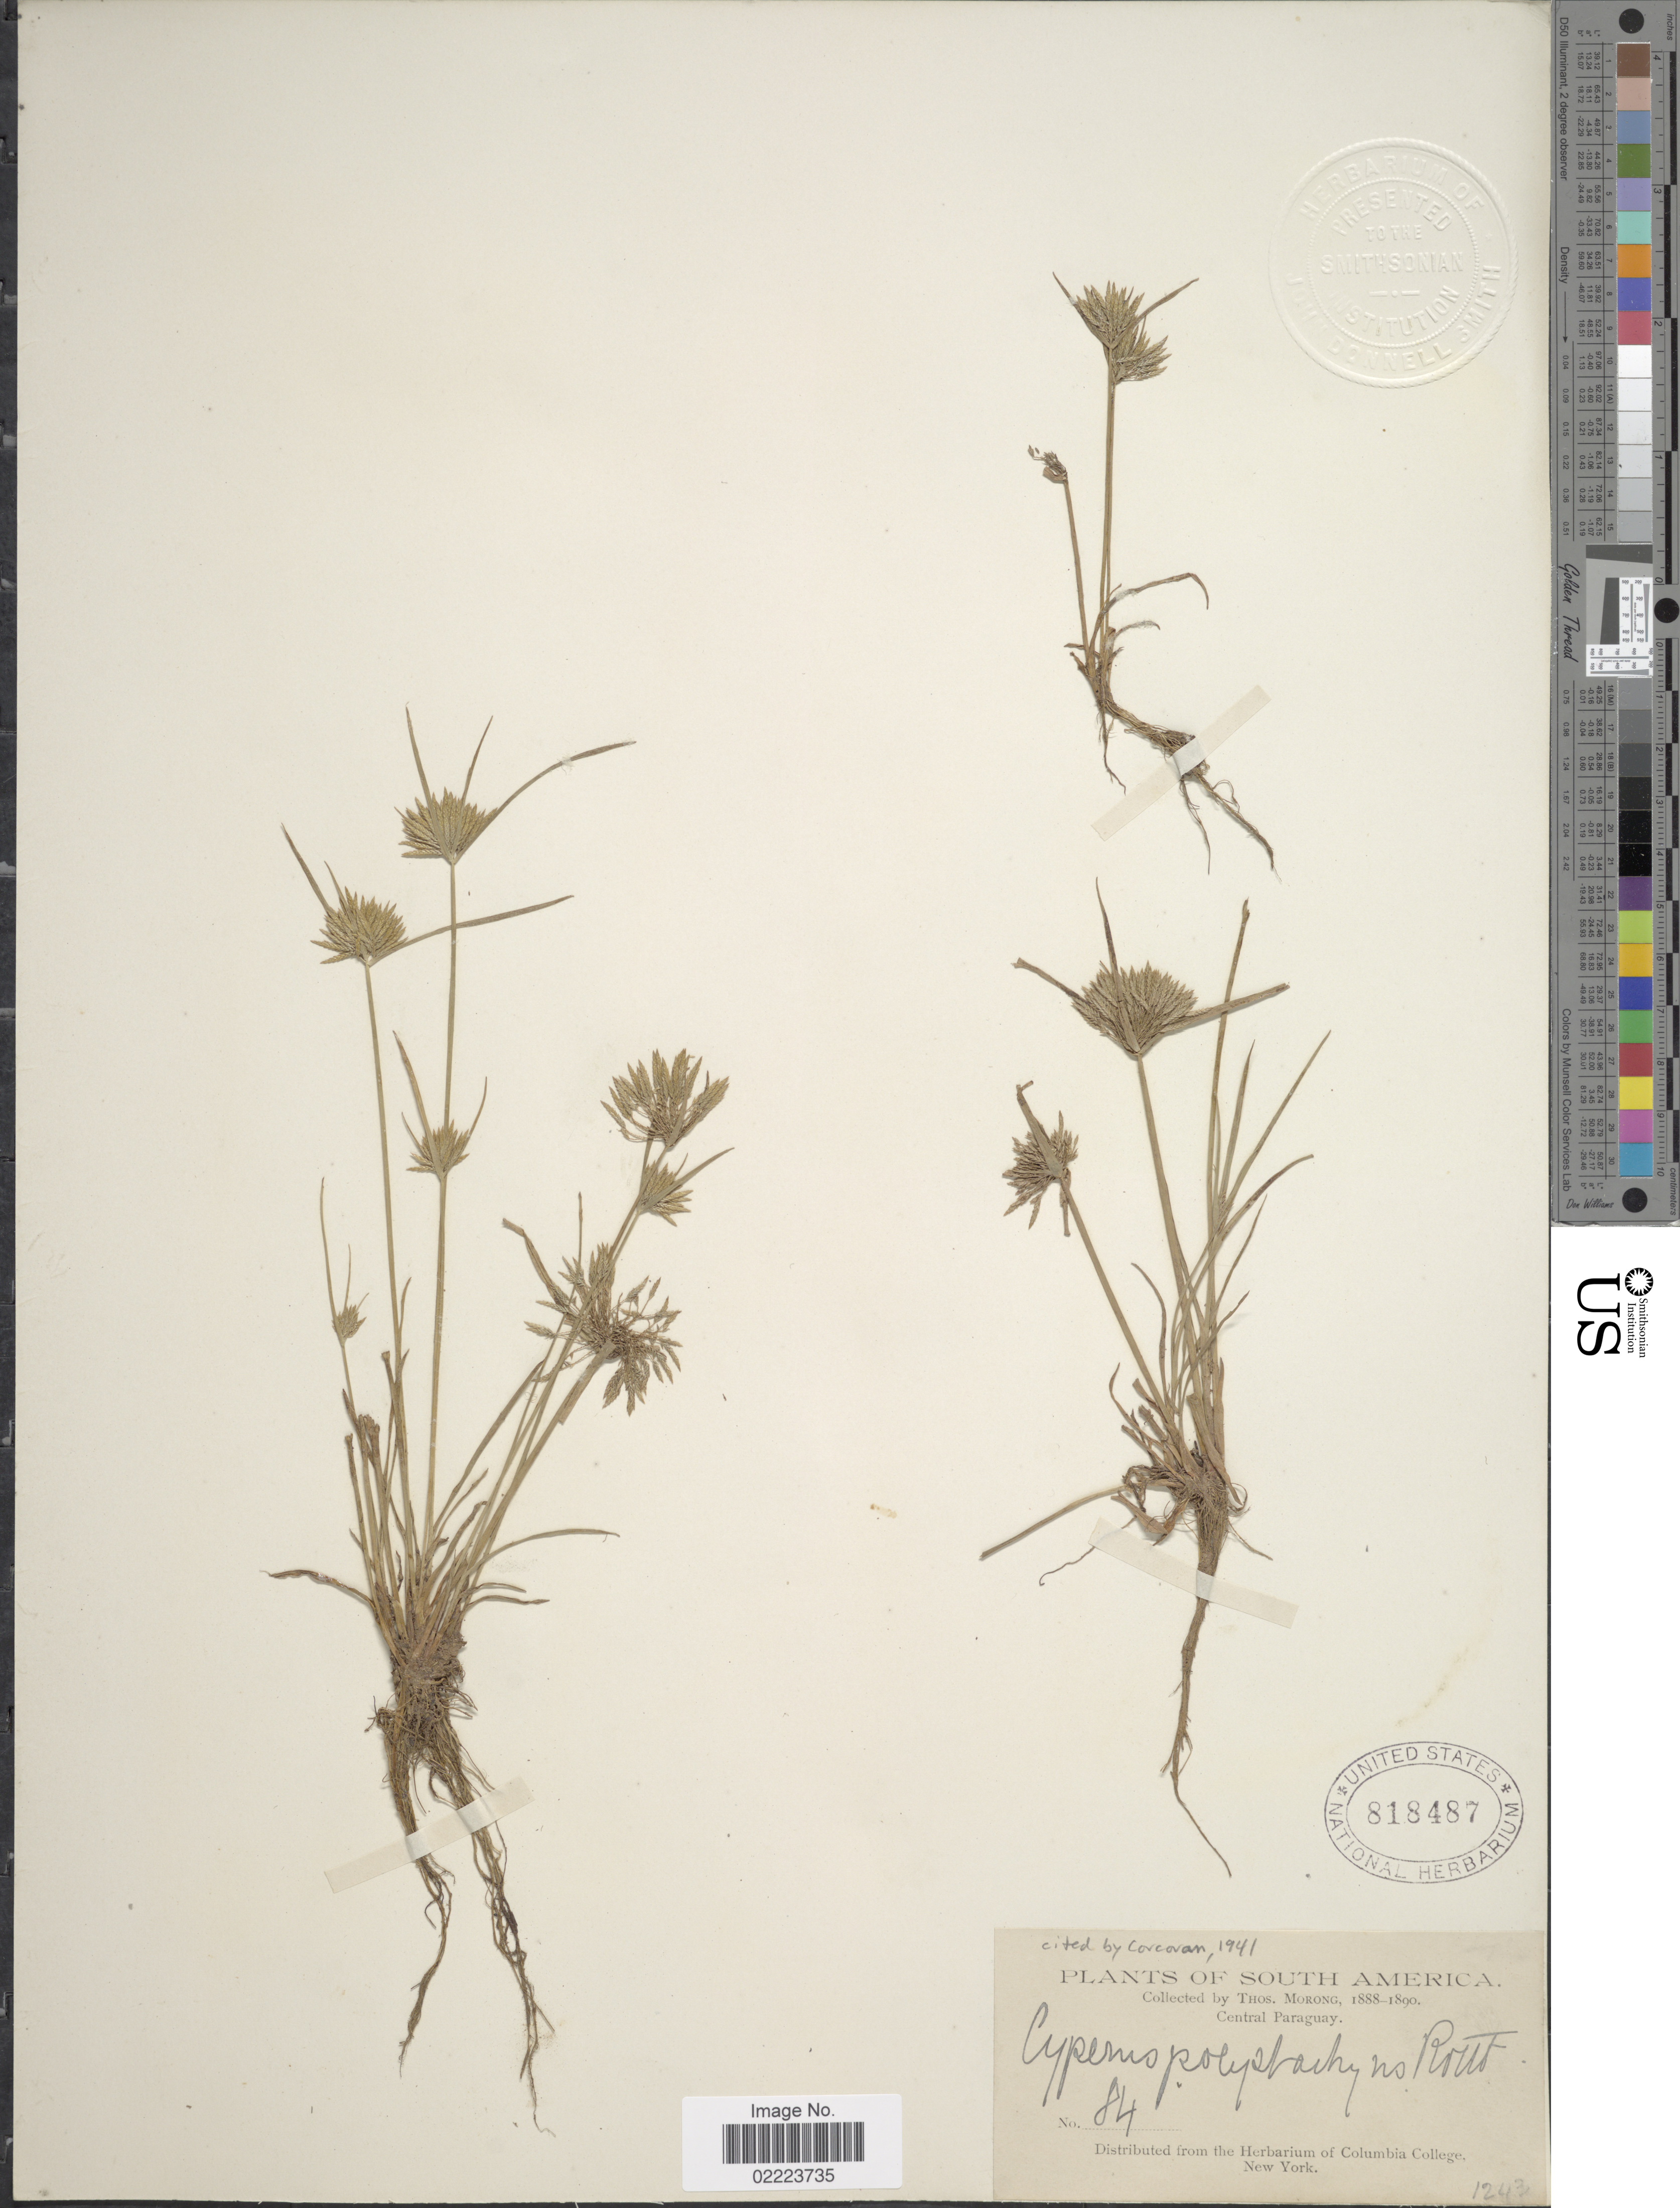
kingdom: Plantae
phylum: Tracheophyta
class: Liliopsida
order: Poales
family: Cyperaceae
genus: Cyperus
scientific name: Cyperus polystachyos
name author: Rottb.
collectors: ex herb. T. Morong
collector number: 84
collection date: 1888/1890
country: Paraguay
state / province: Central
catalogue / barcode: US 818487